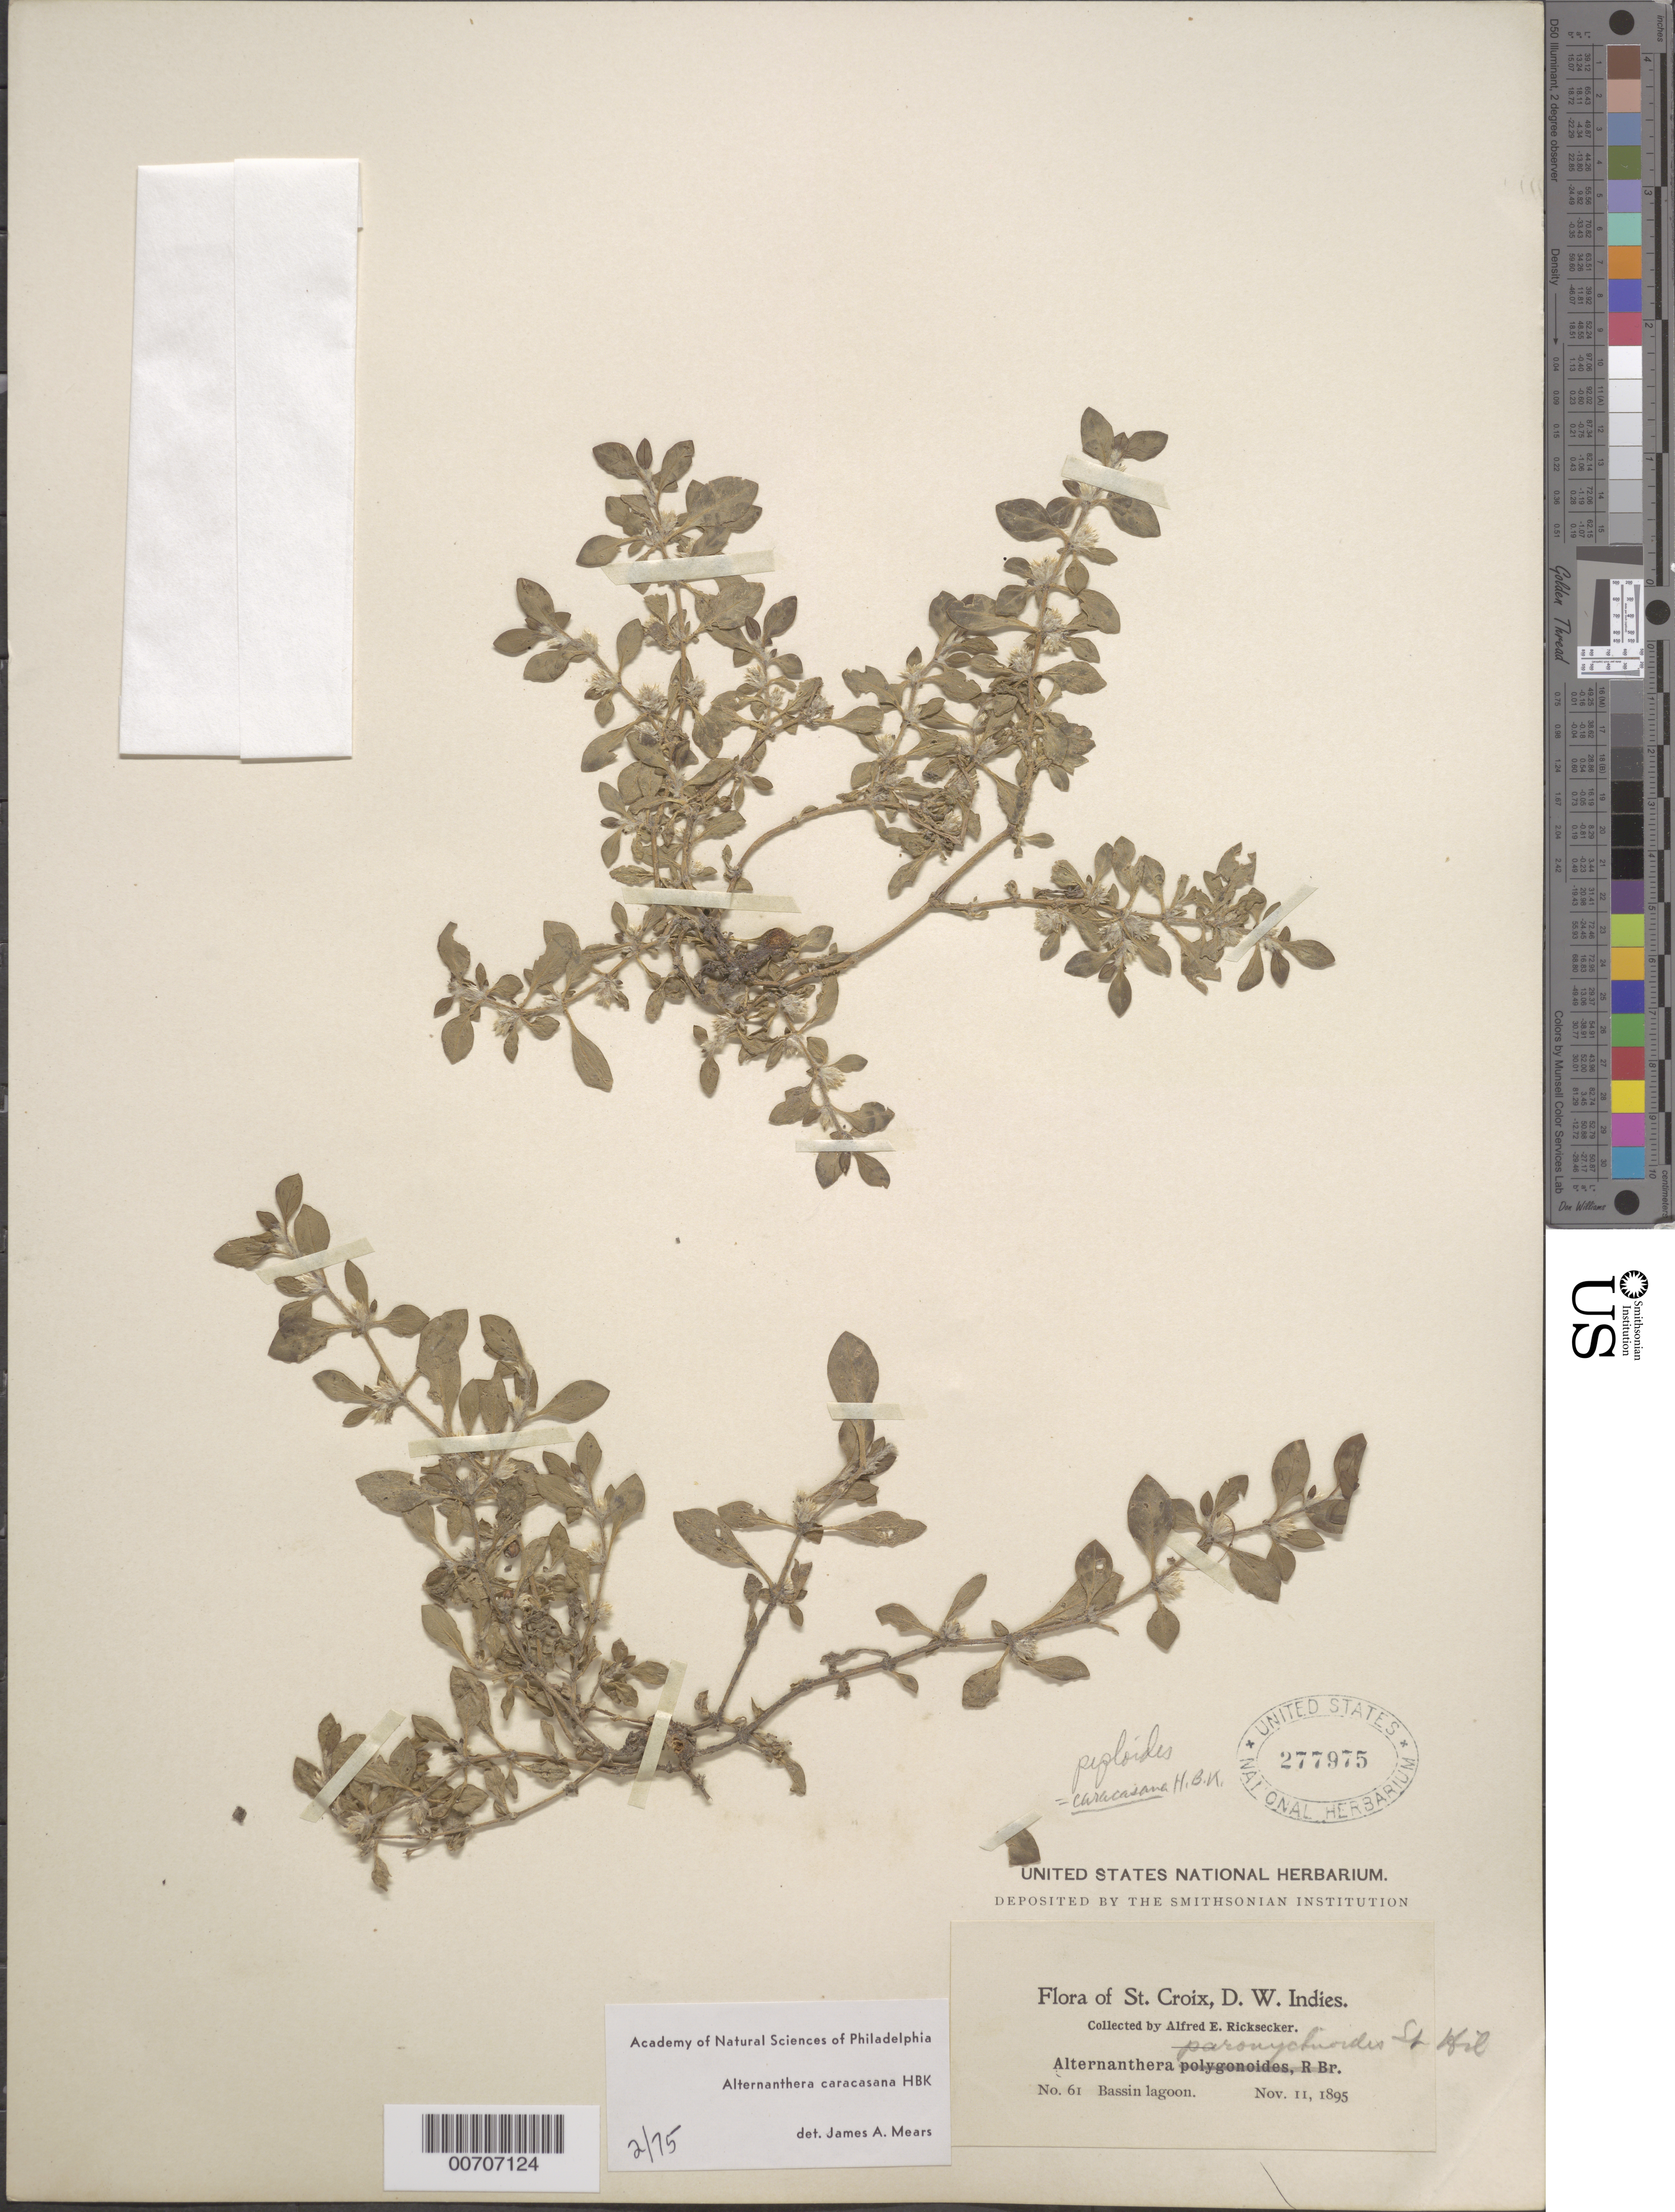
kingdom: Plantae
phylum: Tracheophyta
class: Magnoliopsida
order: Caryophyllales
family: Amaranthaceae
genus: Alternanthera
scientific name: Alternanthera caracasana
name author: Kunth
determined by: Mears, J. A., (PH), Academy of Natural Sciences of Philadelphia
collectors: A. E. Ricksecker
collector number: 61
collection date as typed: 11 Nov 1895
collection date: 1895-11-11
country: U.S. Virgin Islands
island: St. Croix Island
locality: Bassin lagoon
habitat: lagoon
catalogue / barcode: US 277975